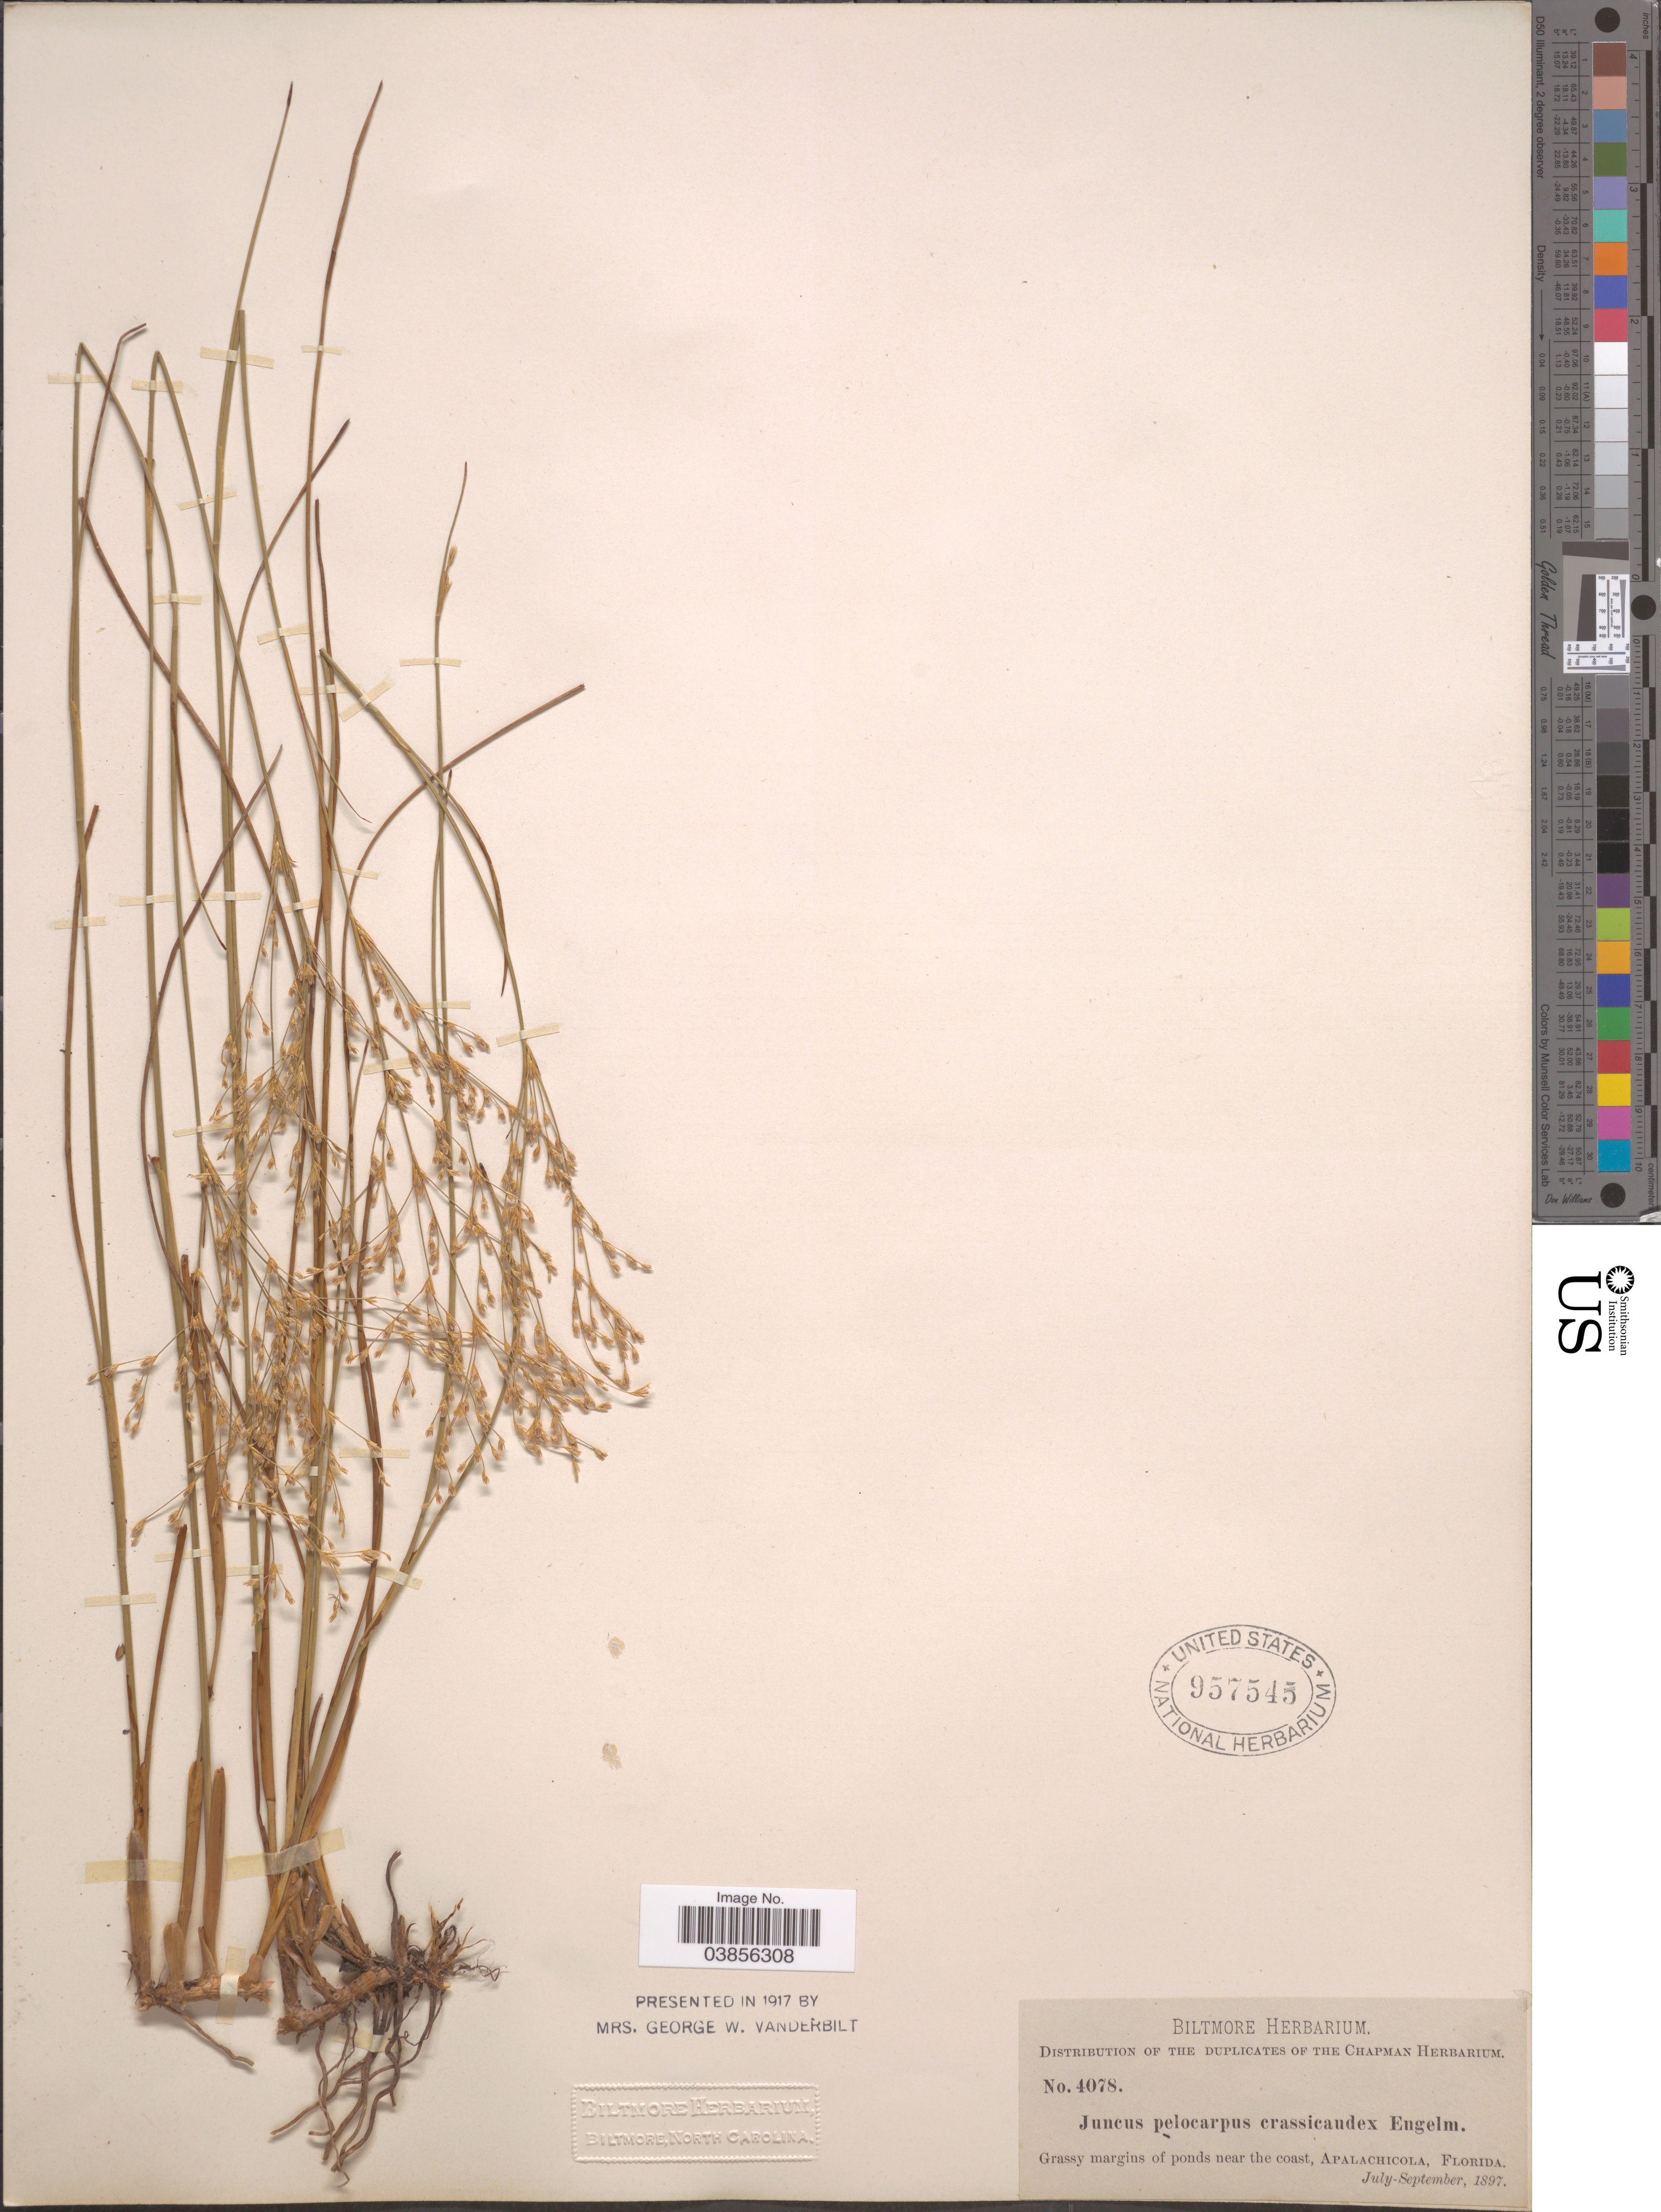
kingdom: Plantae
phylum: Tracheophyta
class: Liliopsida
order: Poales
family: Juncaceae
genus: Juncus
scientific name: Juncus pelocarpus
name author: E. Mey.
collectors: ex herb. Biltmore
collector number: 4078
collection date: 1897-07/1897-09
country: United States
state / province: Florida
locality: Near the coast, Apalachicola.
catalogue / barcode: US 957545